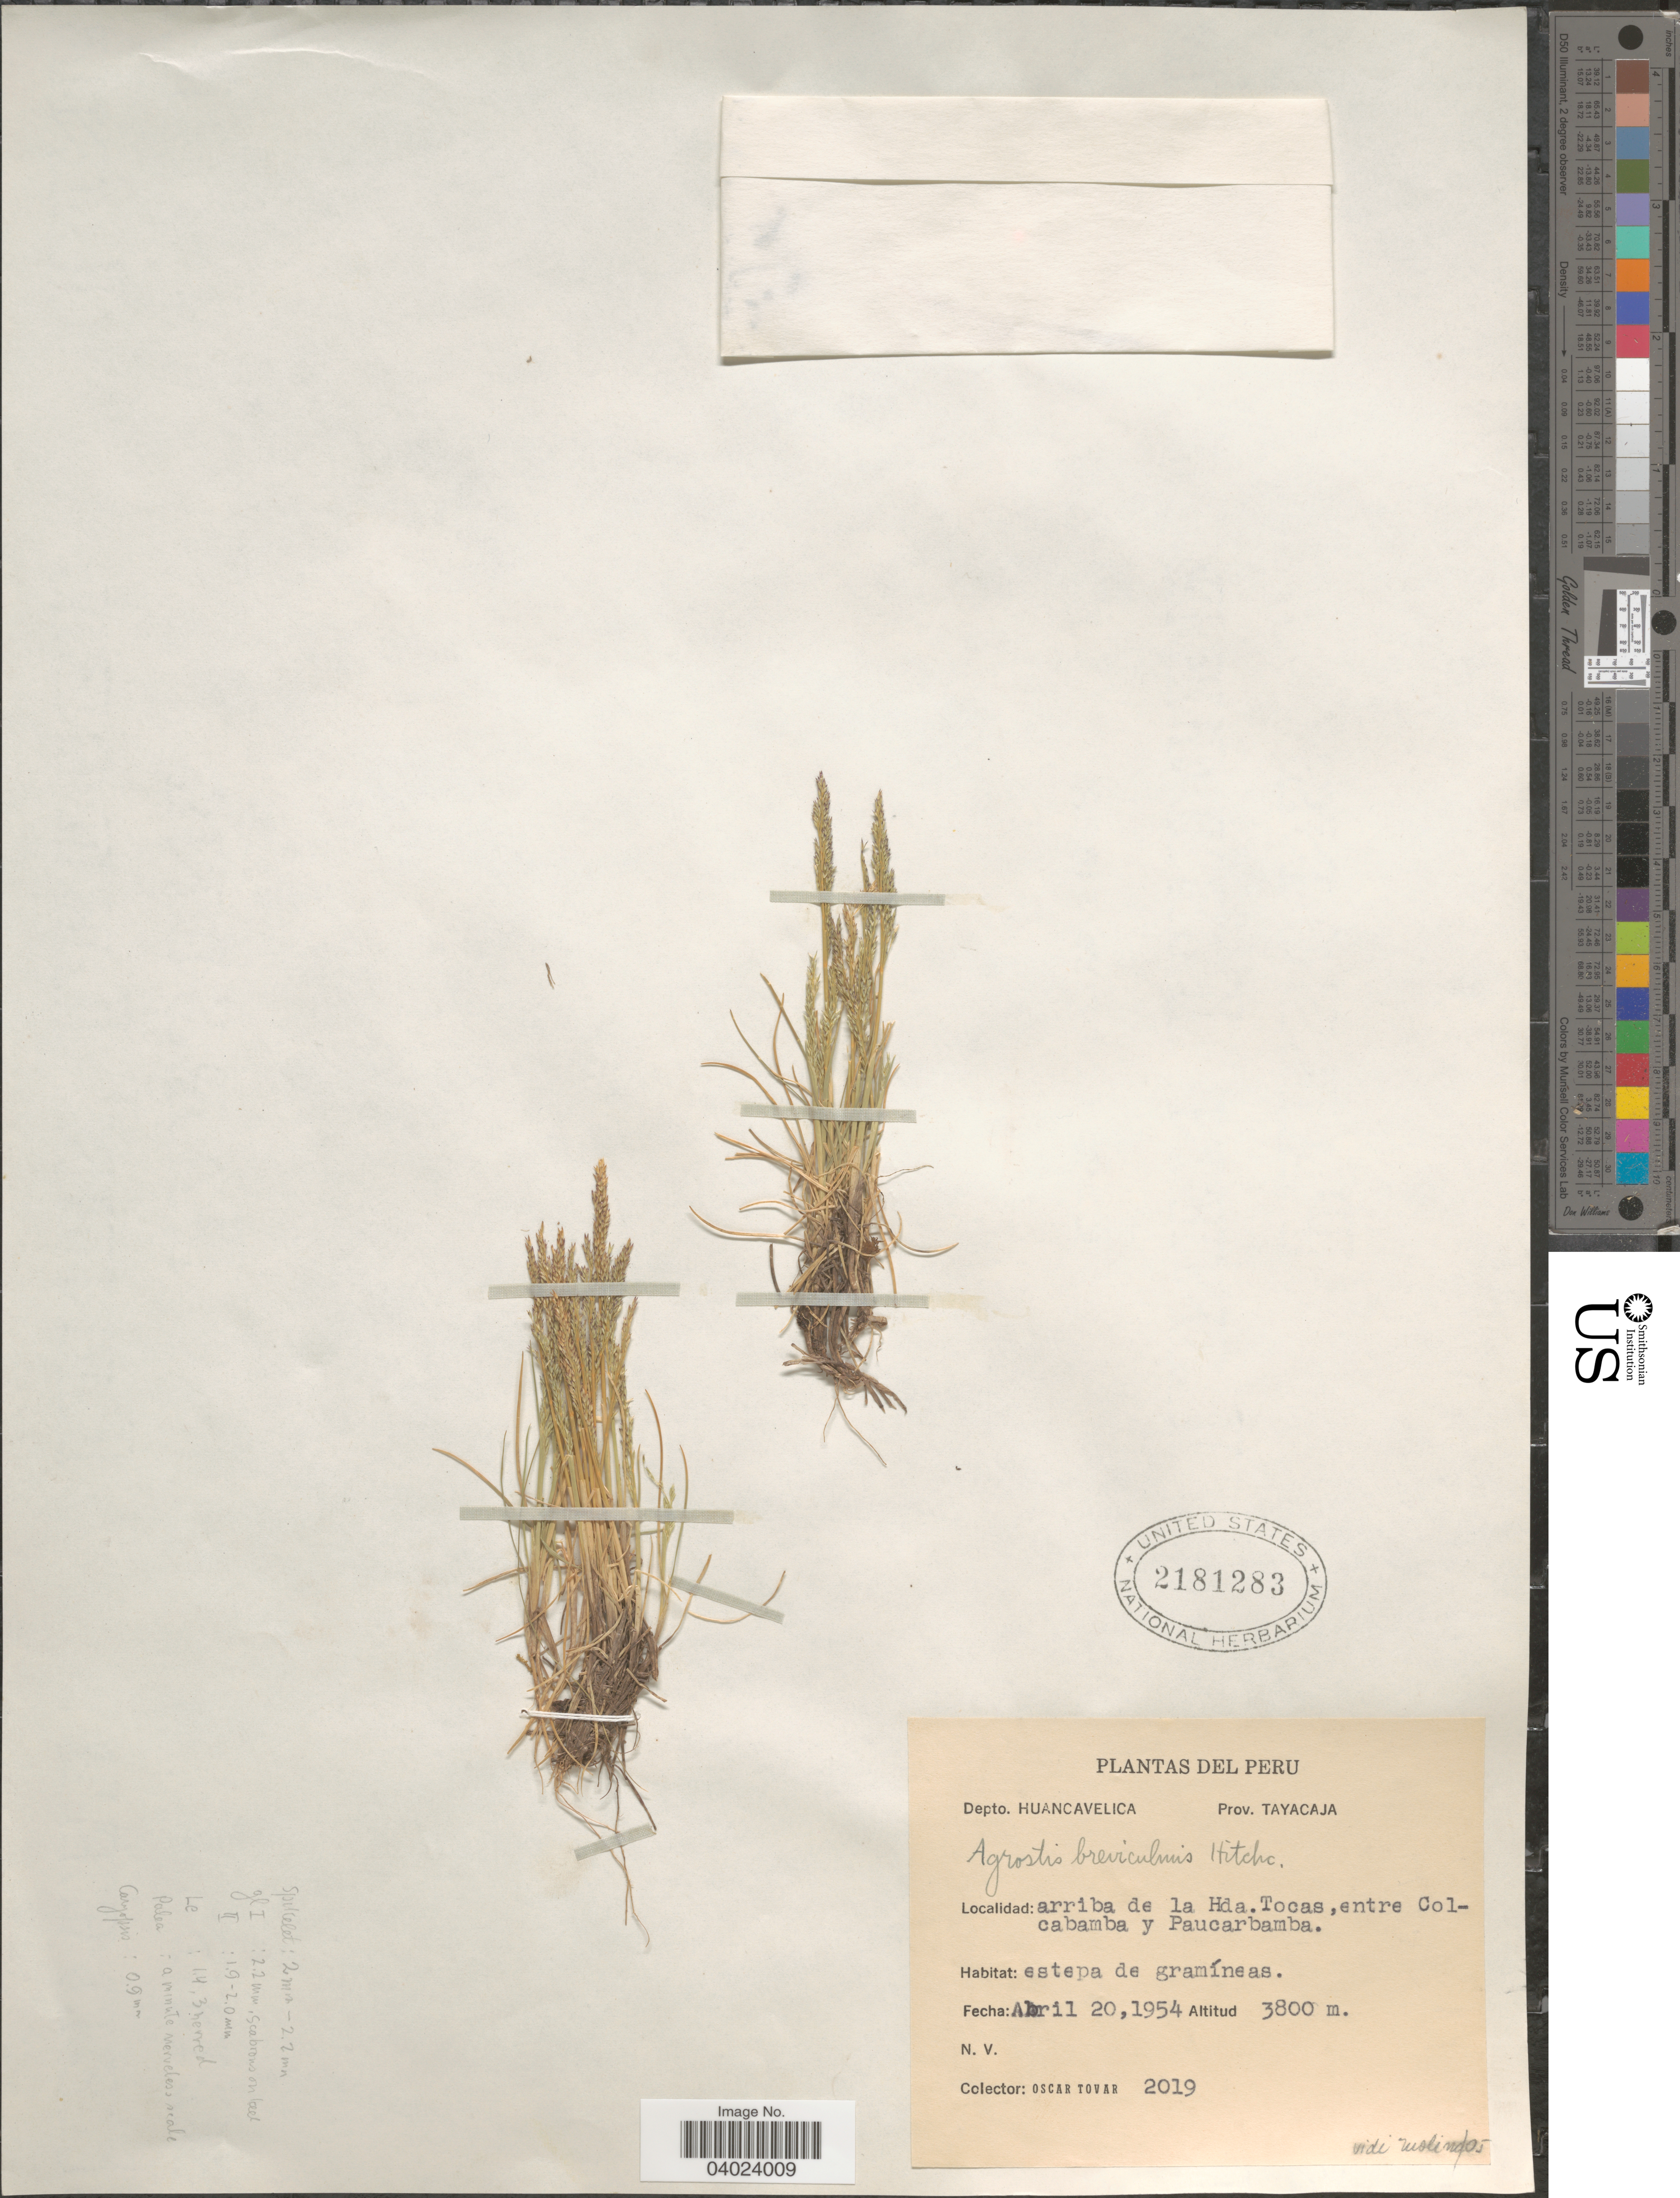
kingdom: Plantae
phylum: Tracheophyta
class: Liliopsida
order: Poales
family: Poaceae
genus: Agrostis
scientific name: Agrostis breviculmis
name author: Hitchc.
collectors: Ó. Tovar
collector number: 2019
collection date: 1954-04-20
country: Peru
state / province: Huancavelica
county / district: Tayacaja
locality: Depto. Huancavelica. Prov. Tayacaja. Arriba de la Hda. Tocas, entre Colcabamba y Paucarbamba.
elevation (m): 3800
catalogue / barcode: US 2181283